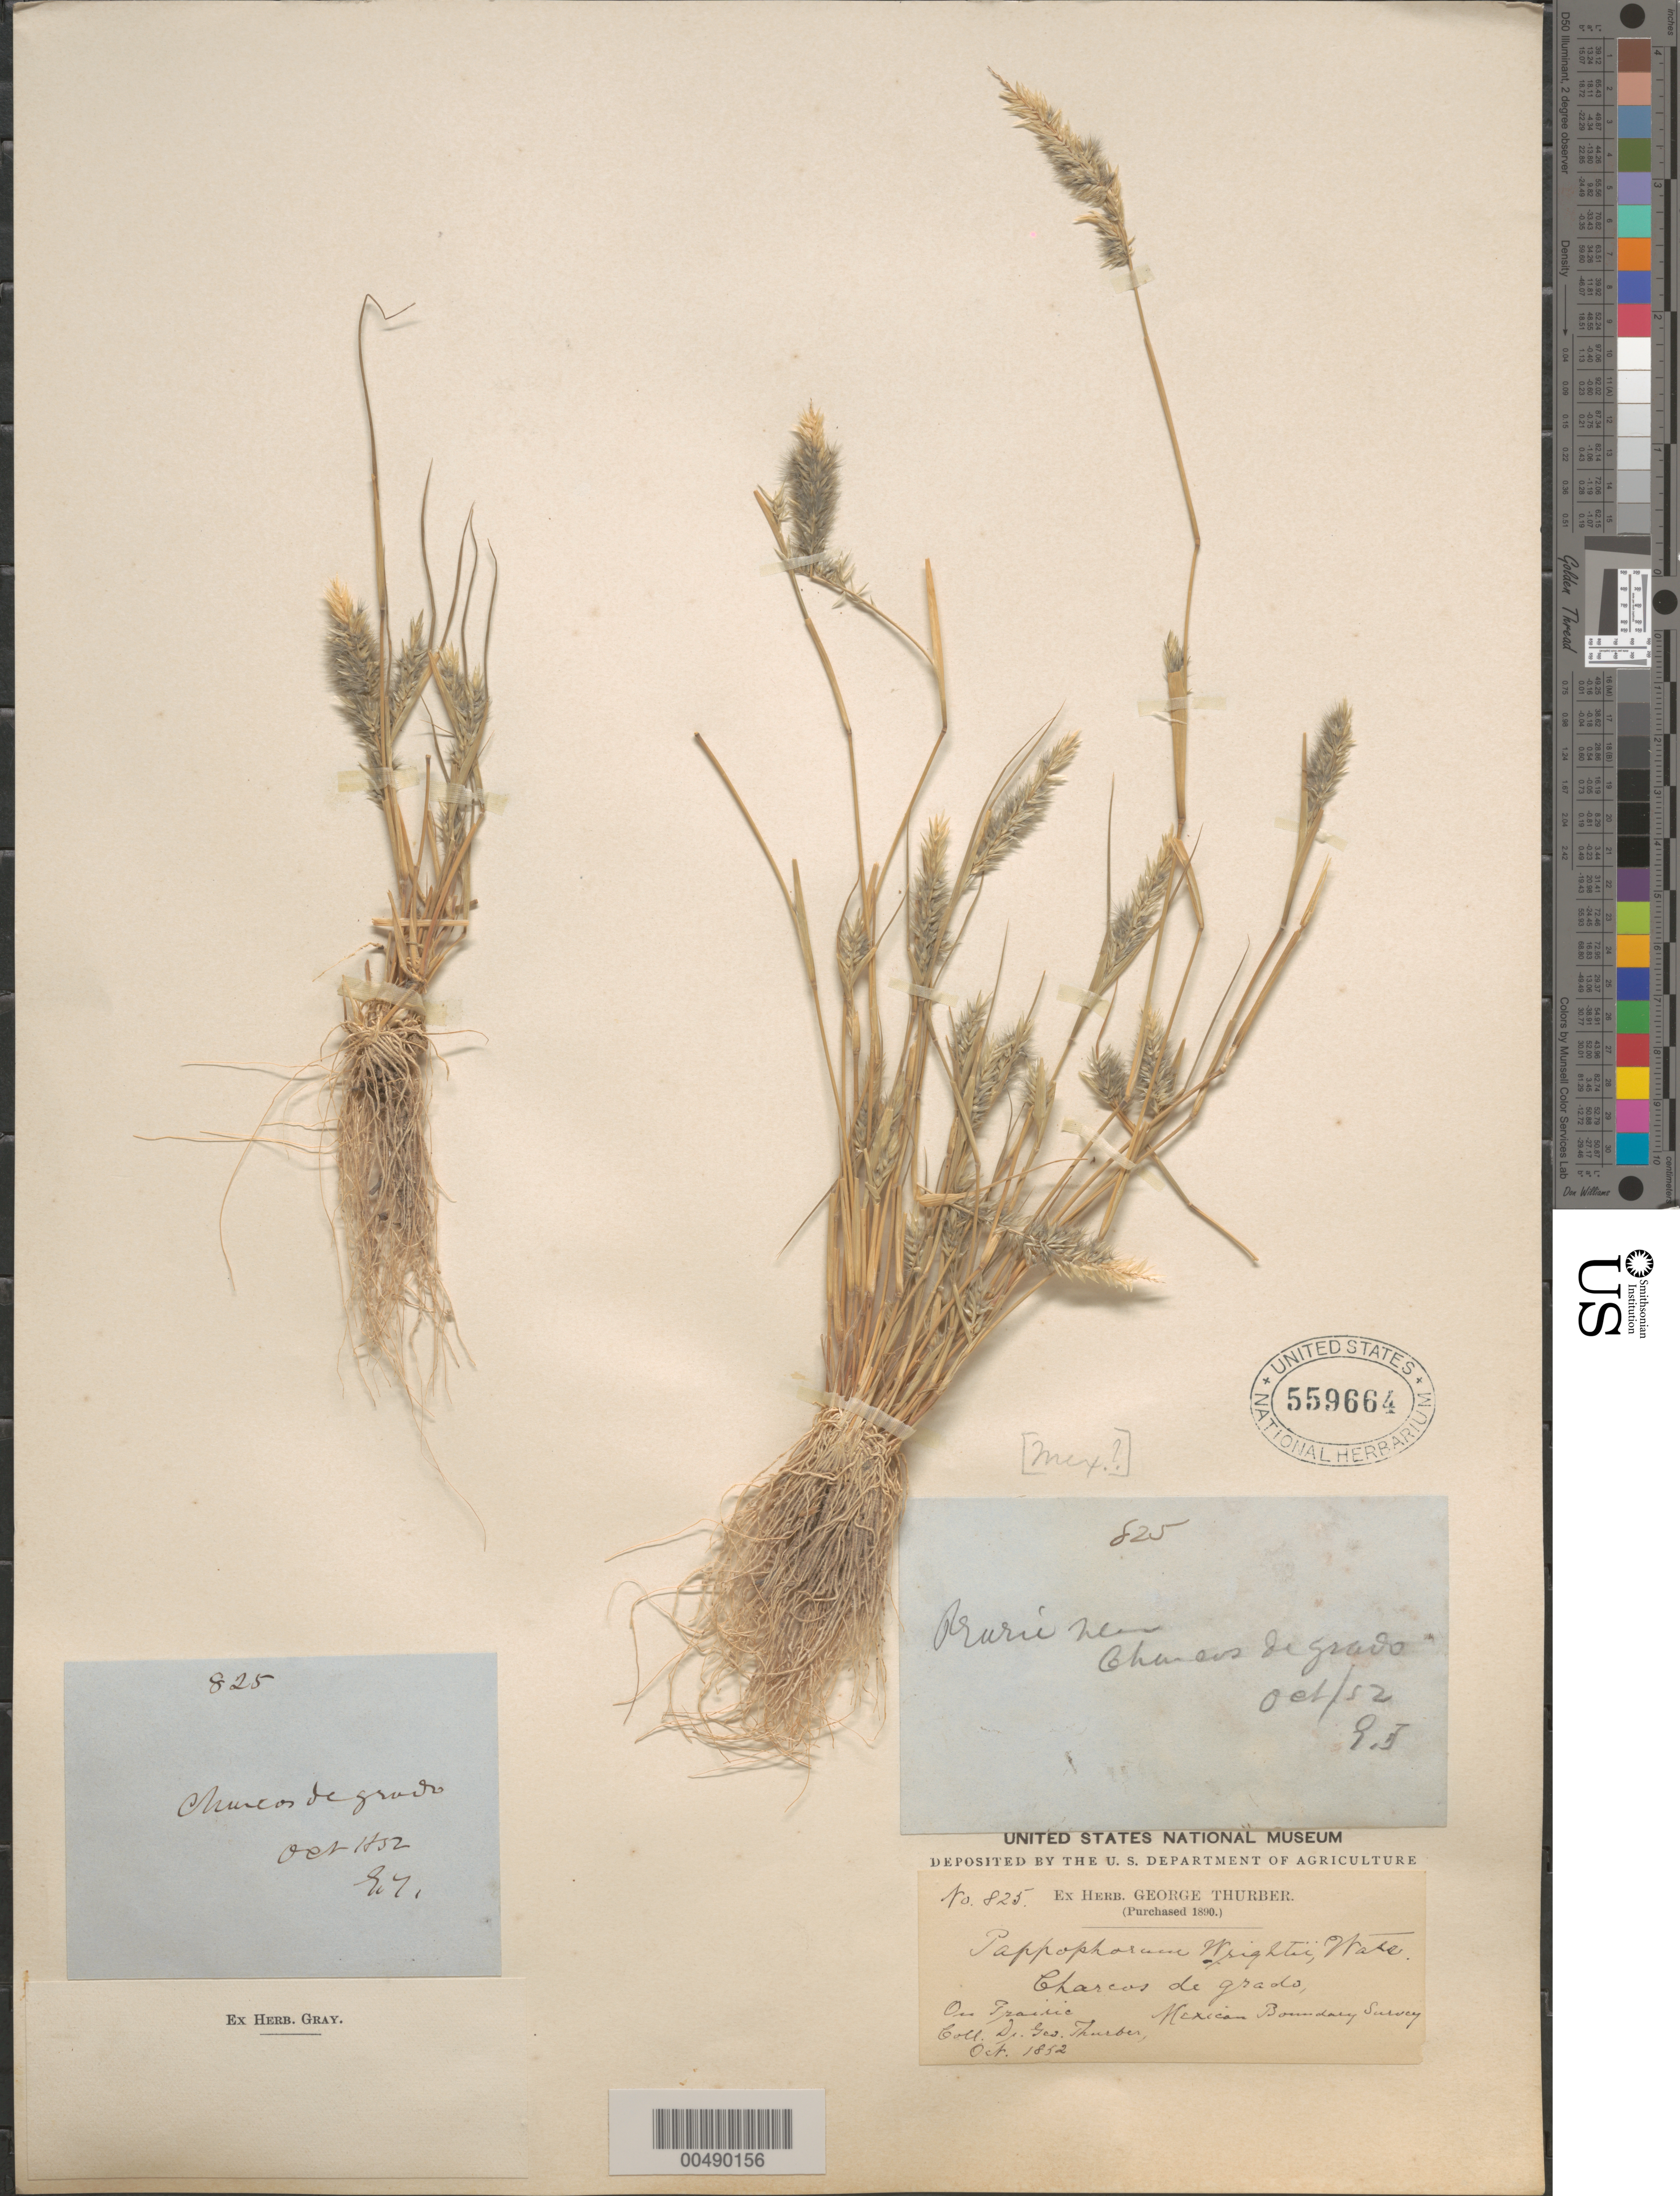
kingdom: Plantae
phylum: Tracheophyta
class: Liliopsida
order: Poales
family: Poaceae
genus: Enneapogon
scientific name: Enneapogon desvauxii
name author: P. Beauv.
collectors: G. Thurber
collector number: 825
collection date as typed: Oct 1852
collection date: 1852-10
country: Mexico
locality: Charcos de grado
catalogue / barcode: US 559664